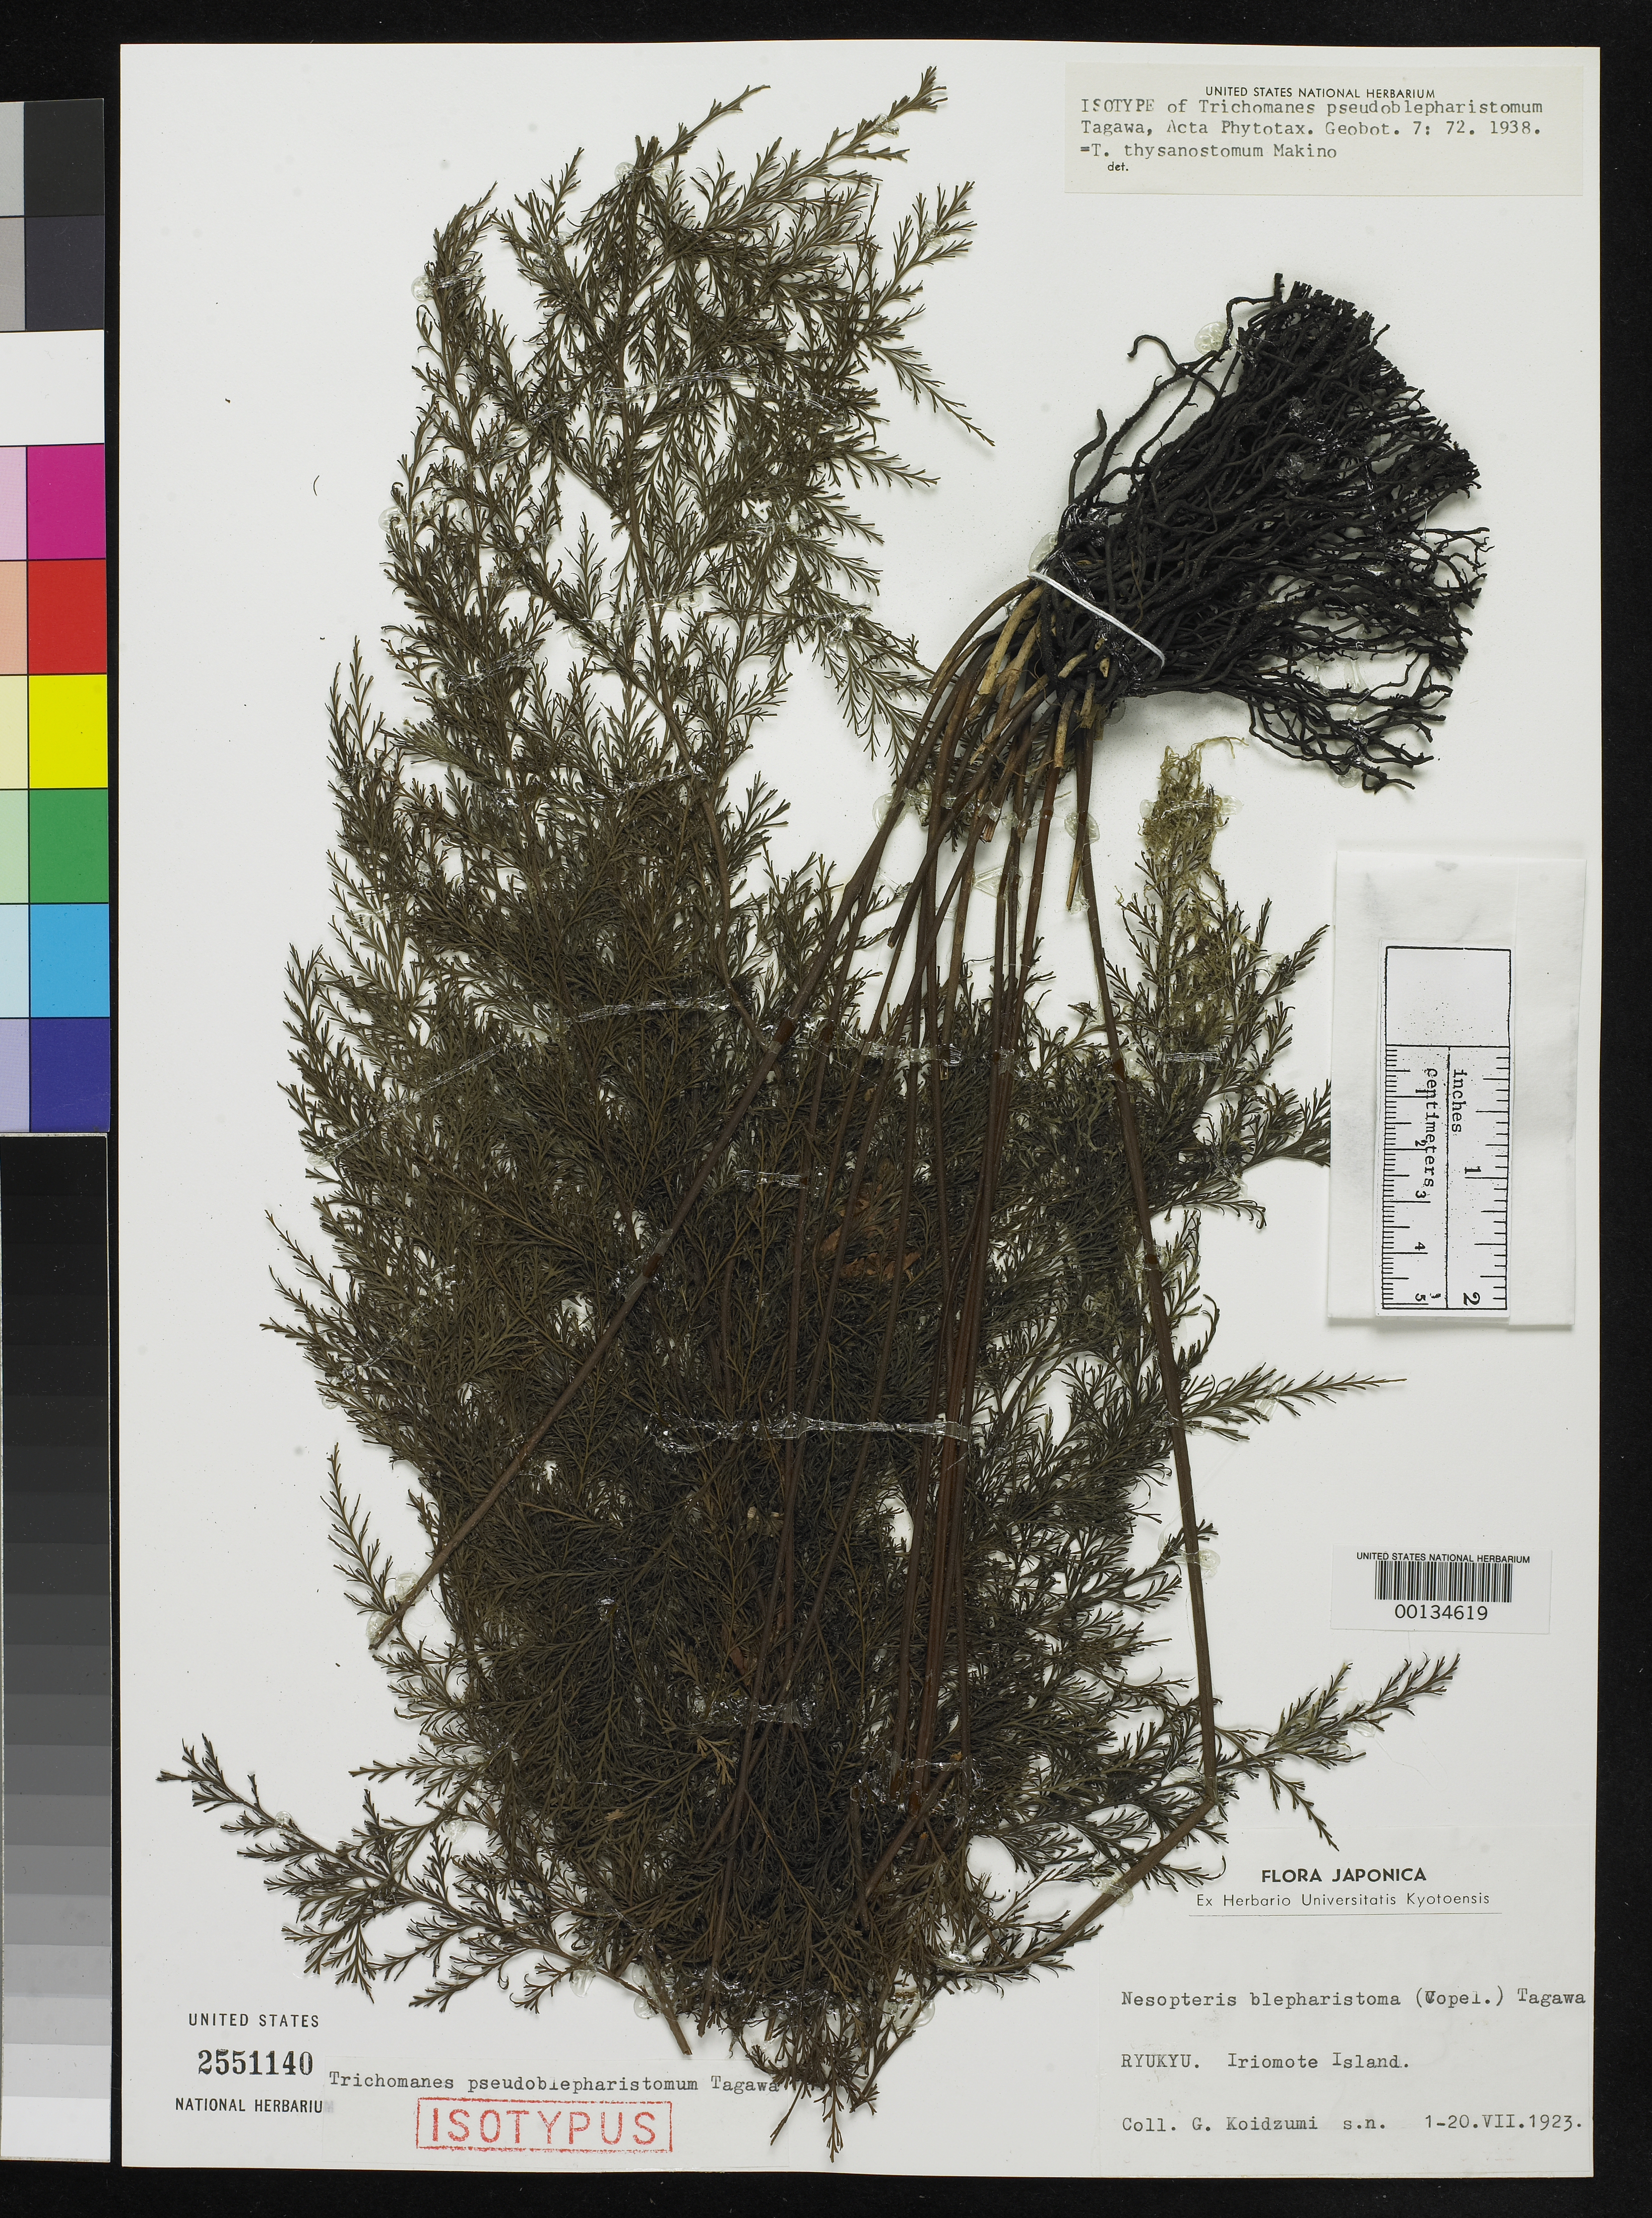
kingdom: Plantae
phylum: Tracheophyta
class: Polypodiopsida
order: Hymenophyllales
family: Hymenophyllaceae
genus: Trichomanes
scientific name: Trichomanes pseudoblepharistomum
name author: Tagawa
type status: Isotype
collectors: G. Koidzumi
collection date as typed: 01 Jul 1923 to 20 Jul 1923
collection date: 1923-07-01/1923-07-20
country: Japan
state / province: Okinawa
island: Iriomote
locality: Iriomote Island.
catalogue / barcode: US 2551140